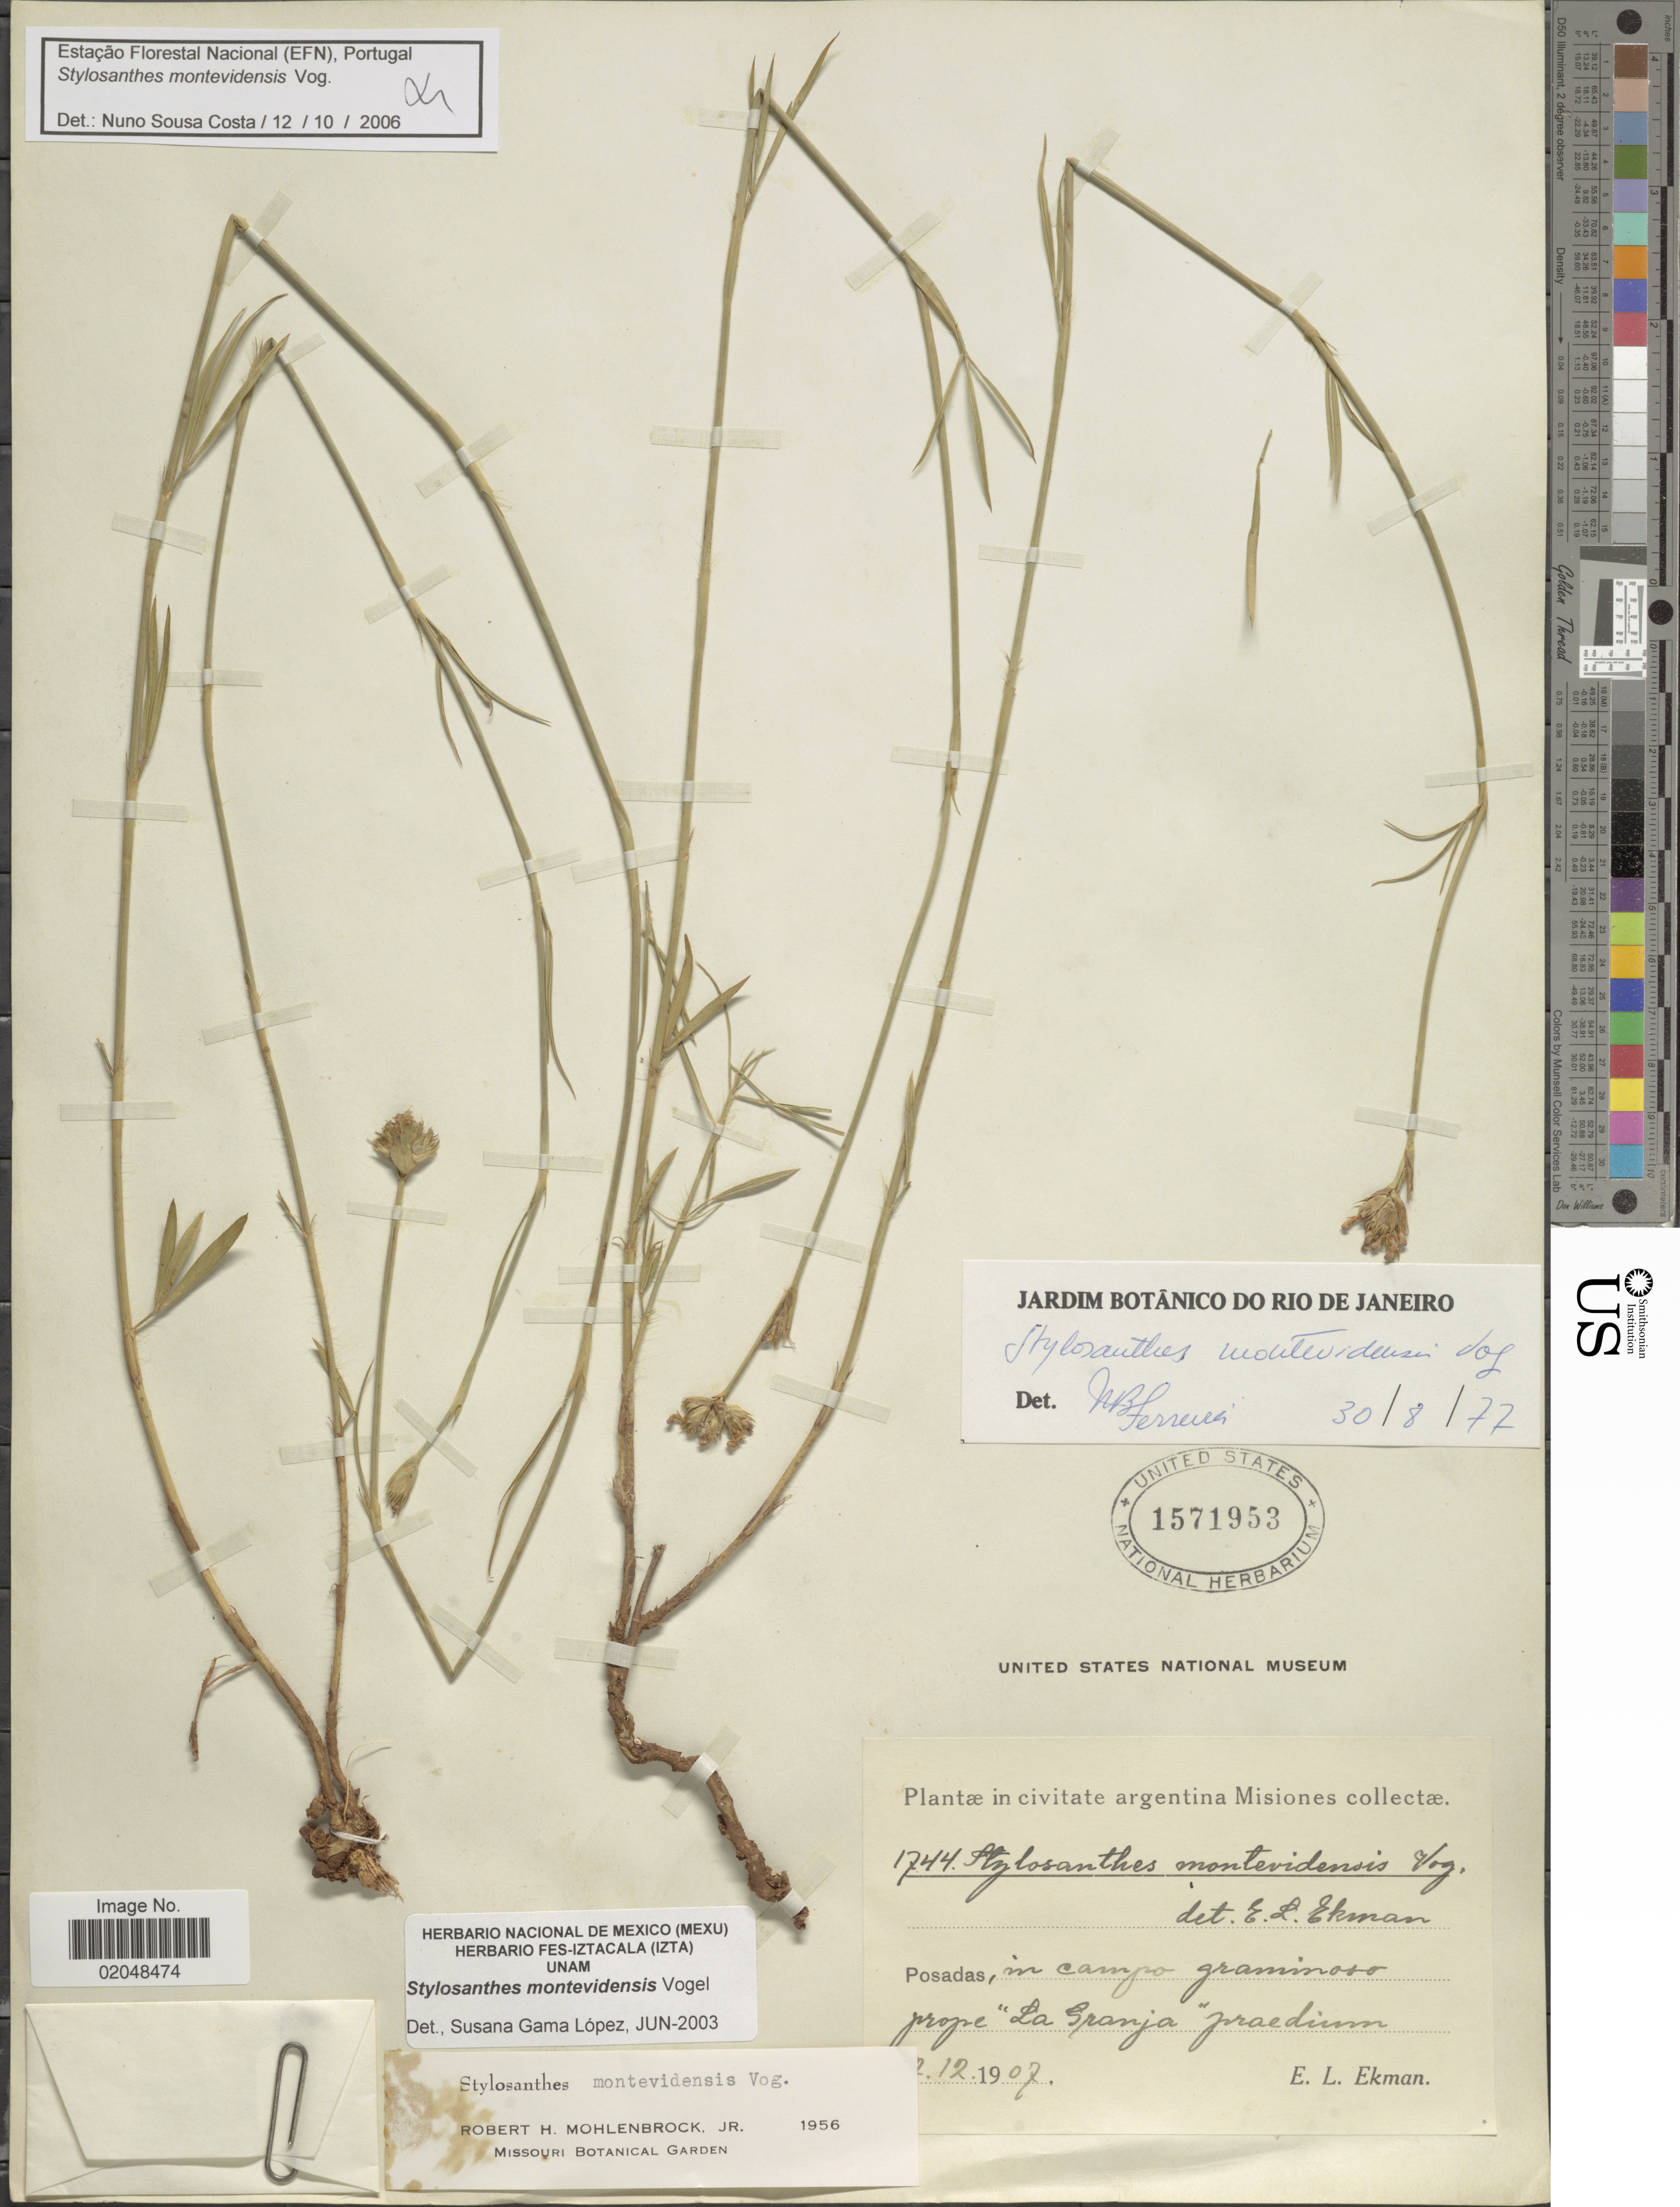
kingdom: Plantae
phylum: Tracheophyta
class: Magnoliopsida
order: Fabales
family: Fabaceae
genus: Stylosanthes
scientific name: Stylosanthes montevidensis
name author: Vogel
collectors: E. L. Ekman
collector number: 1744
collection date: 1907-12-02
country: Argentina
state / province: Misiones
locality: Posadas, in campo graminoso prope "La Granja"praedium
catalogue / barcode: US 1571953